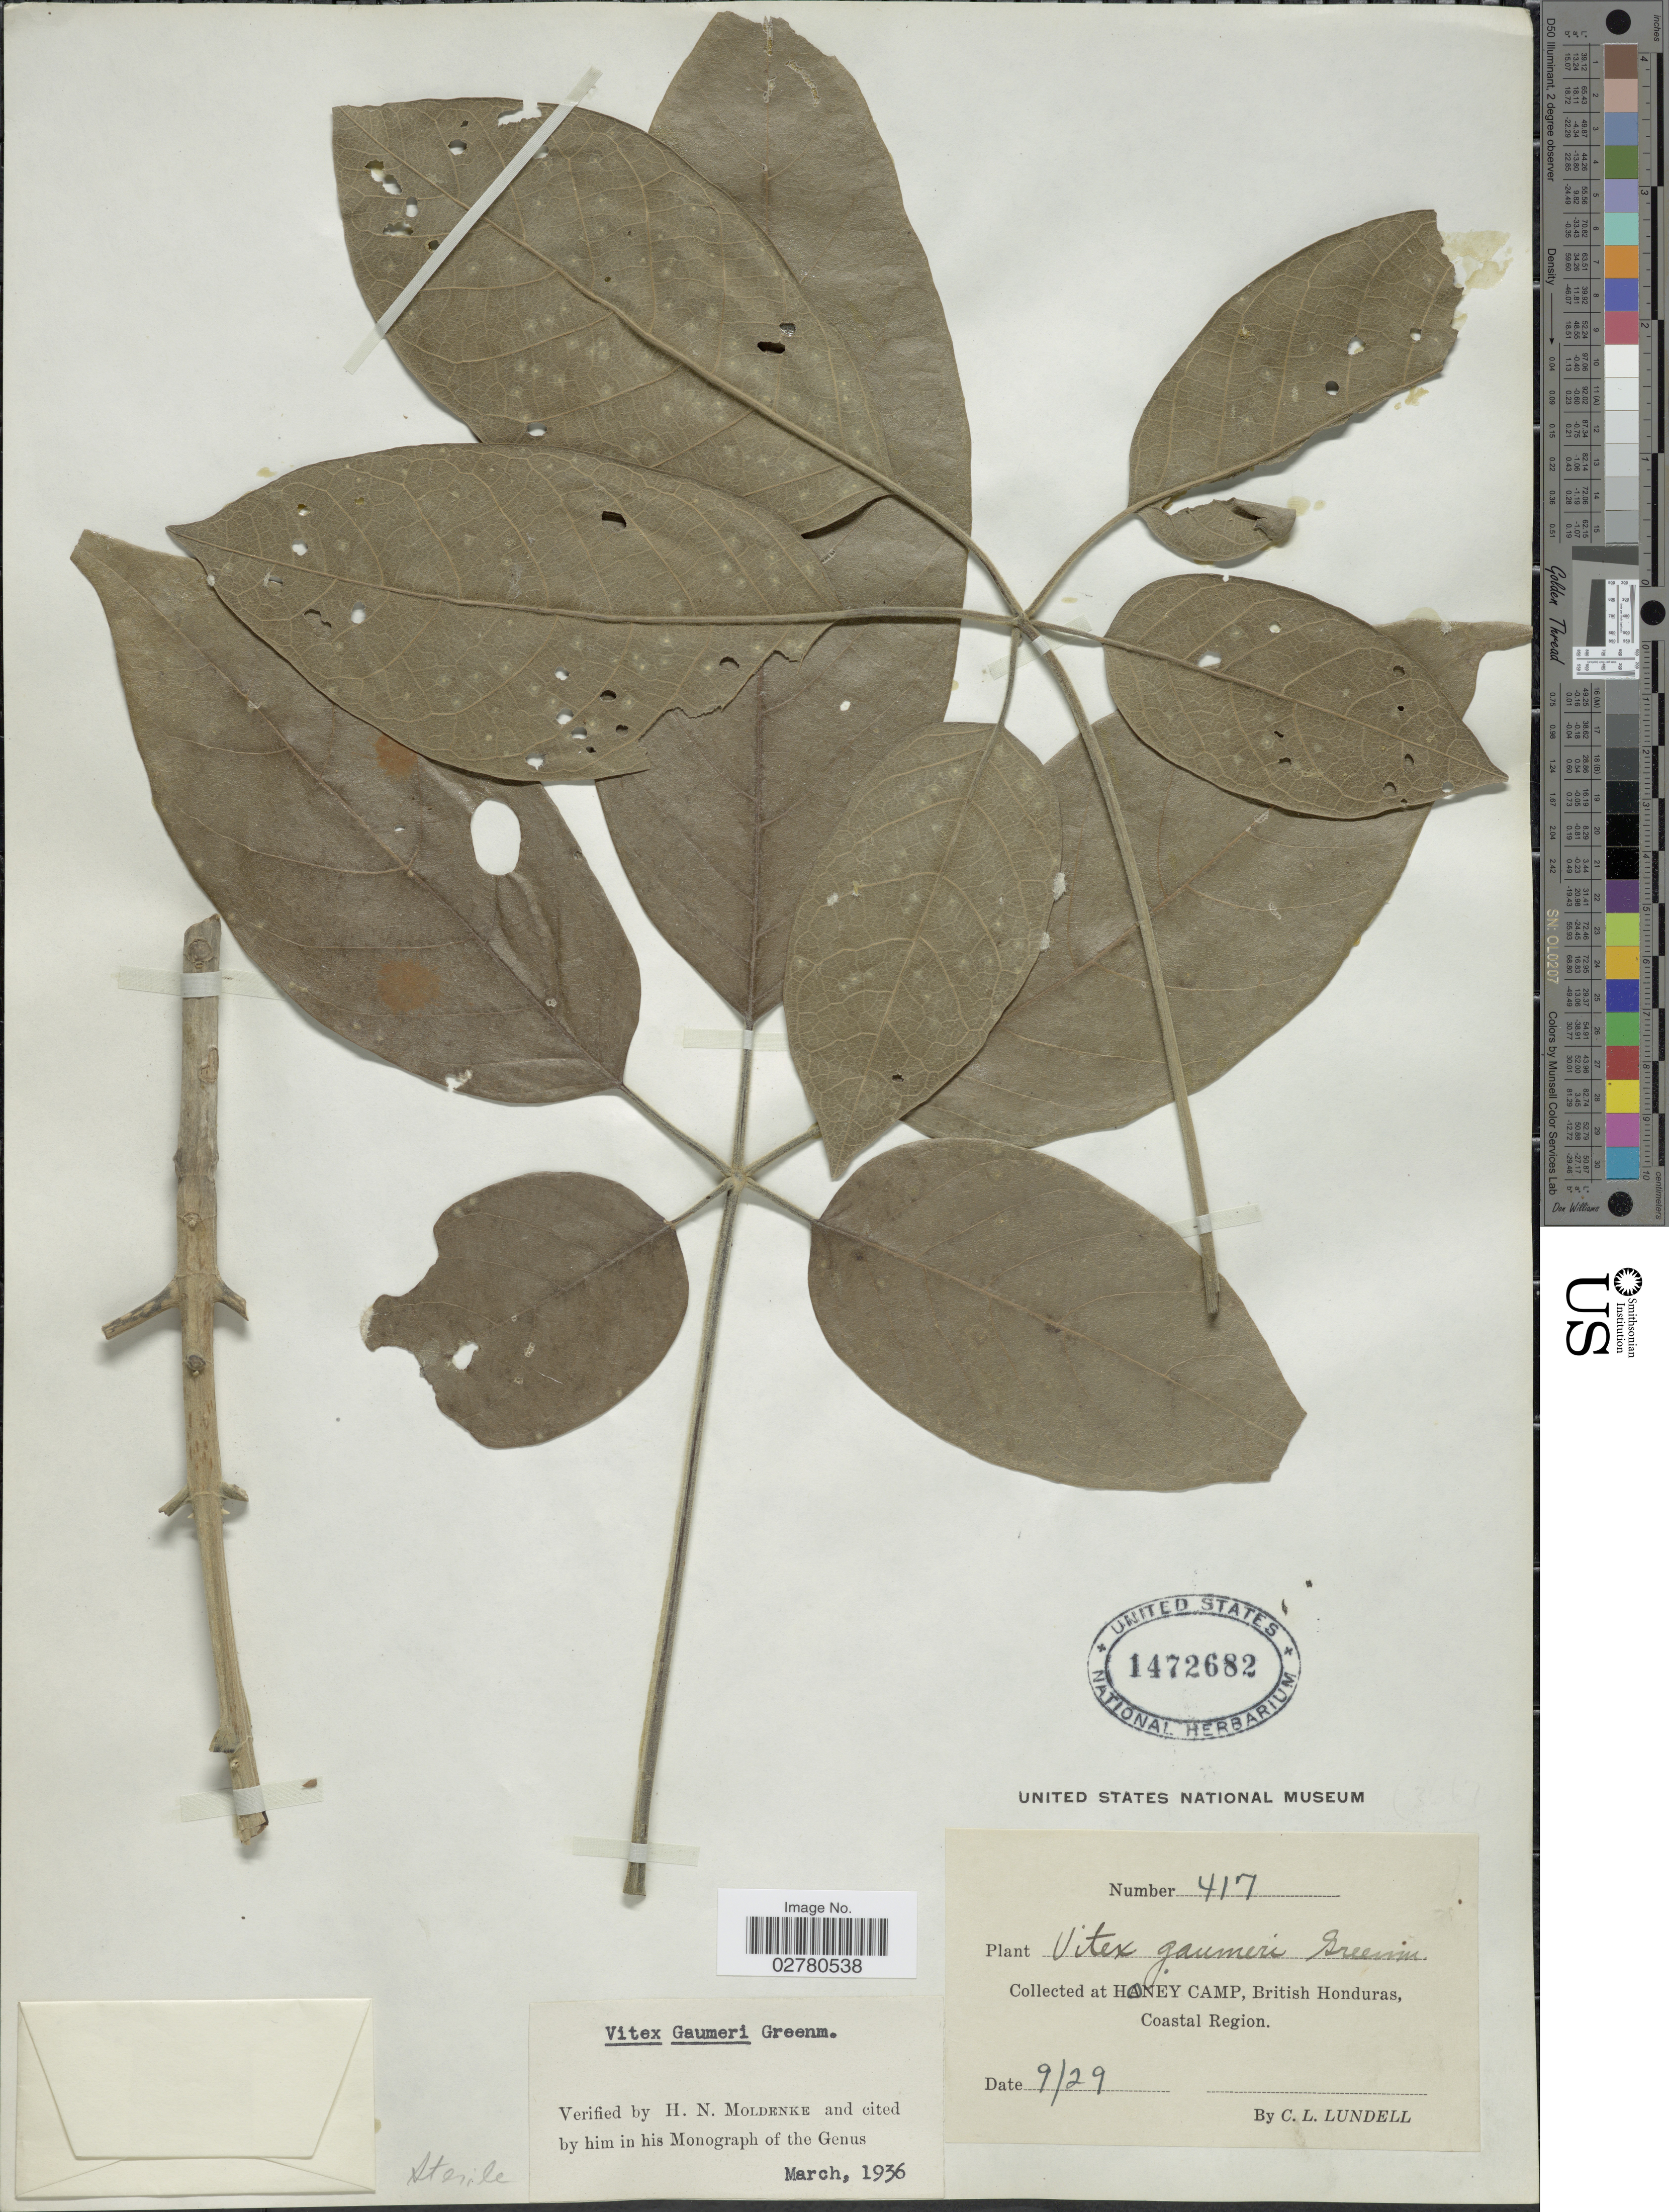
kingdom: Plantae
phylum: Tracheophyta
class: Magnoliopsida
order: Lamiales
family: Lamiaceae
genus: Vitex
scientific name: Vitex gaumeri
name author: Greenm.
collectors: C. L. Lundell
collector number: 417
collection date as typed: Transcribed d/m/y: /9/29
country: Belize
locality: Honey Camp, British Honduras, Coastal Region.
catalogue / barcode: US 1472682